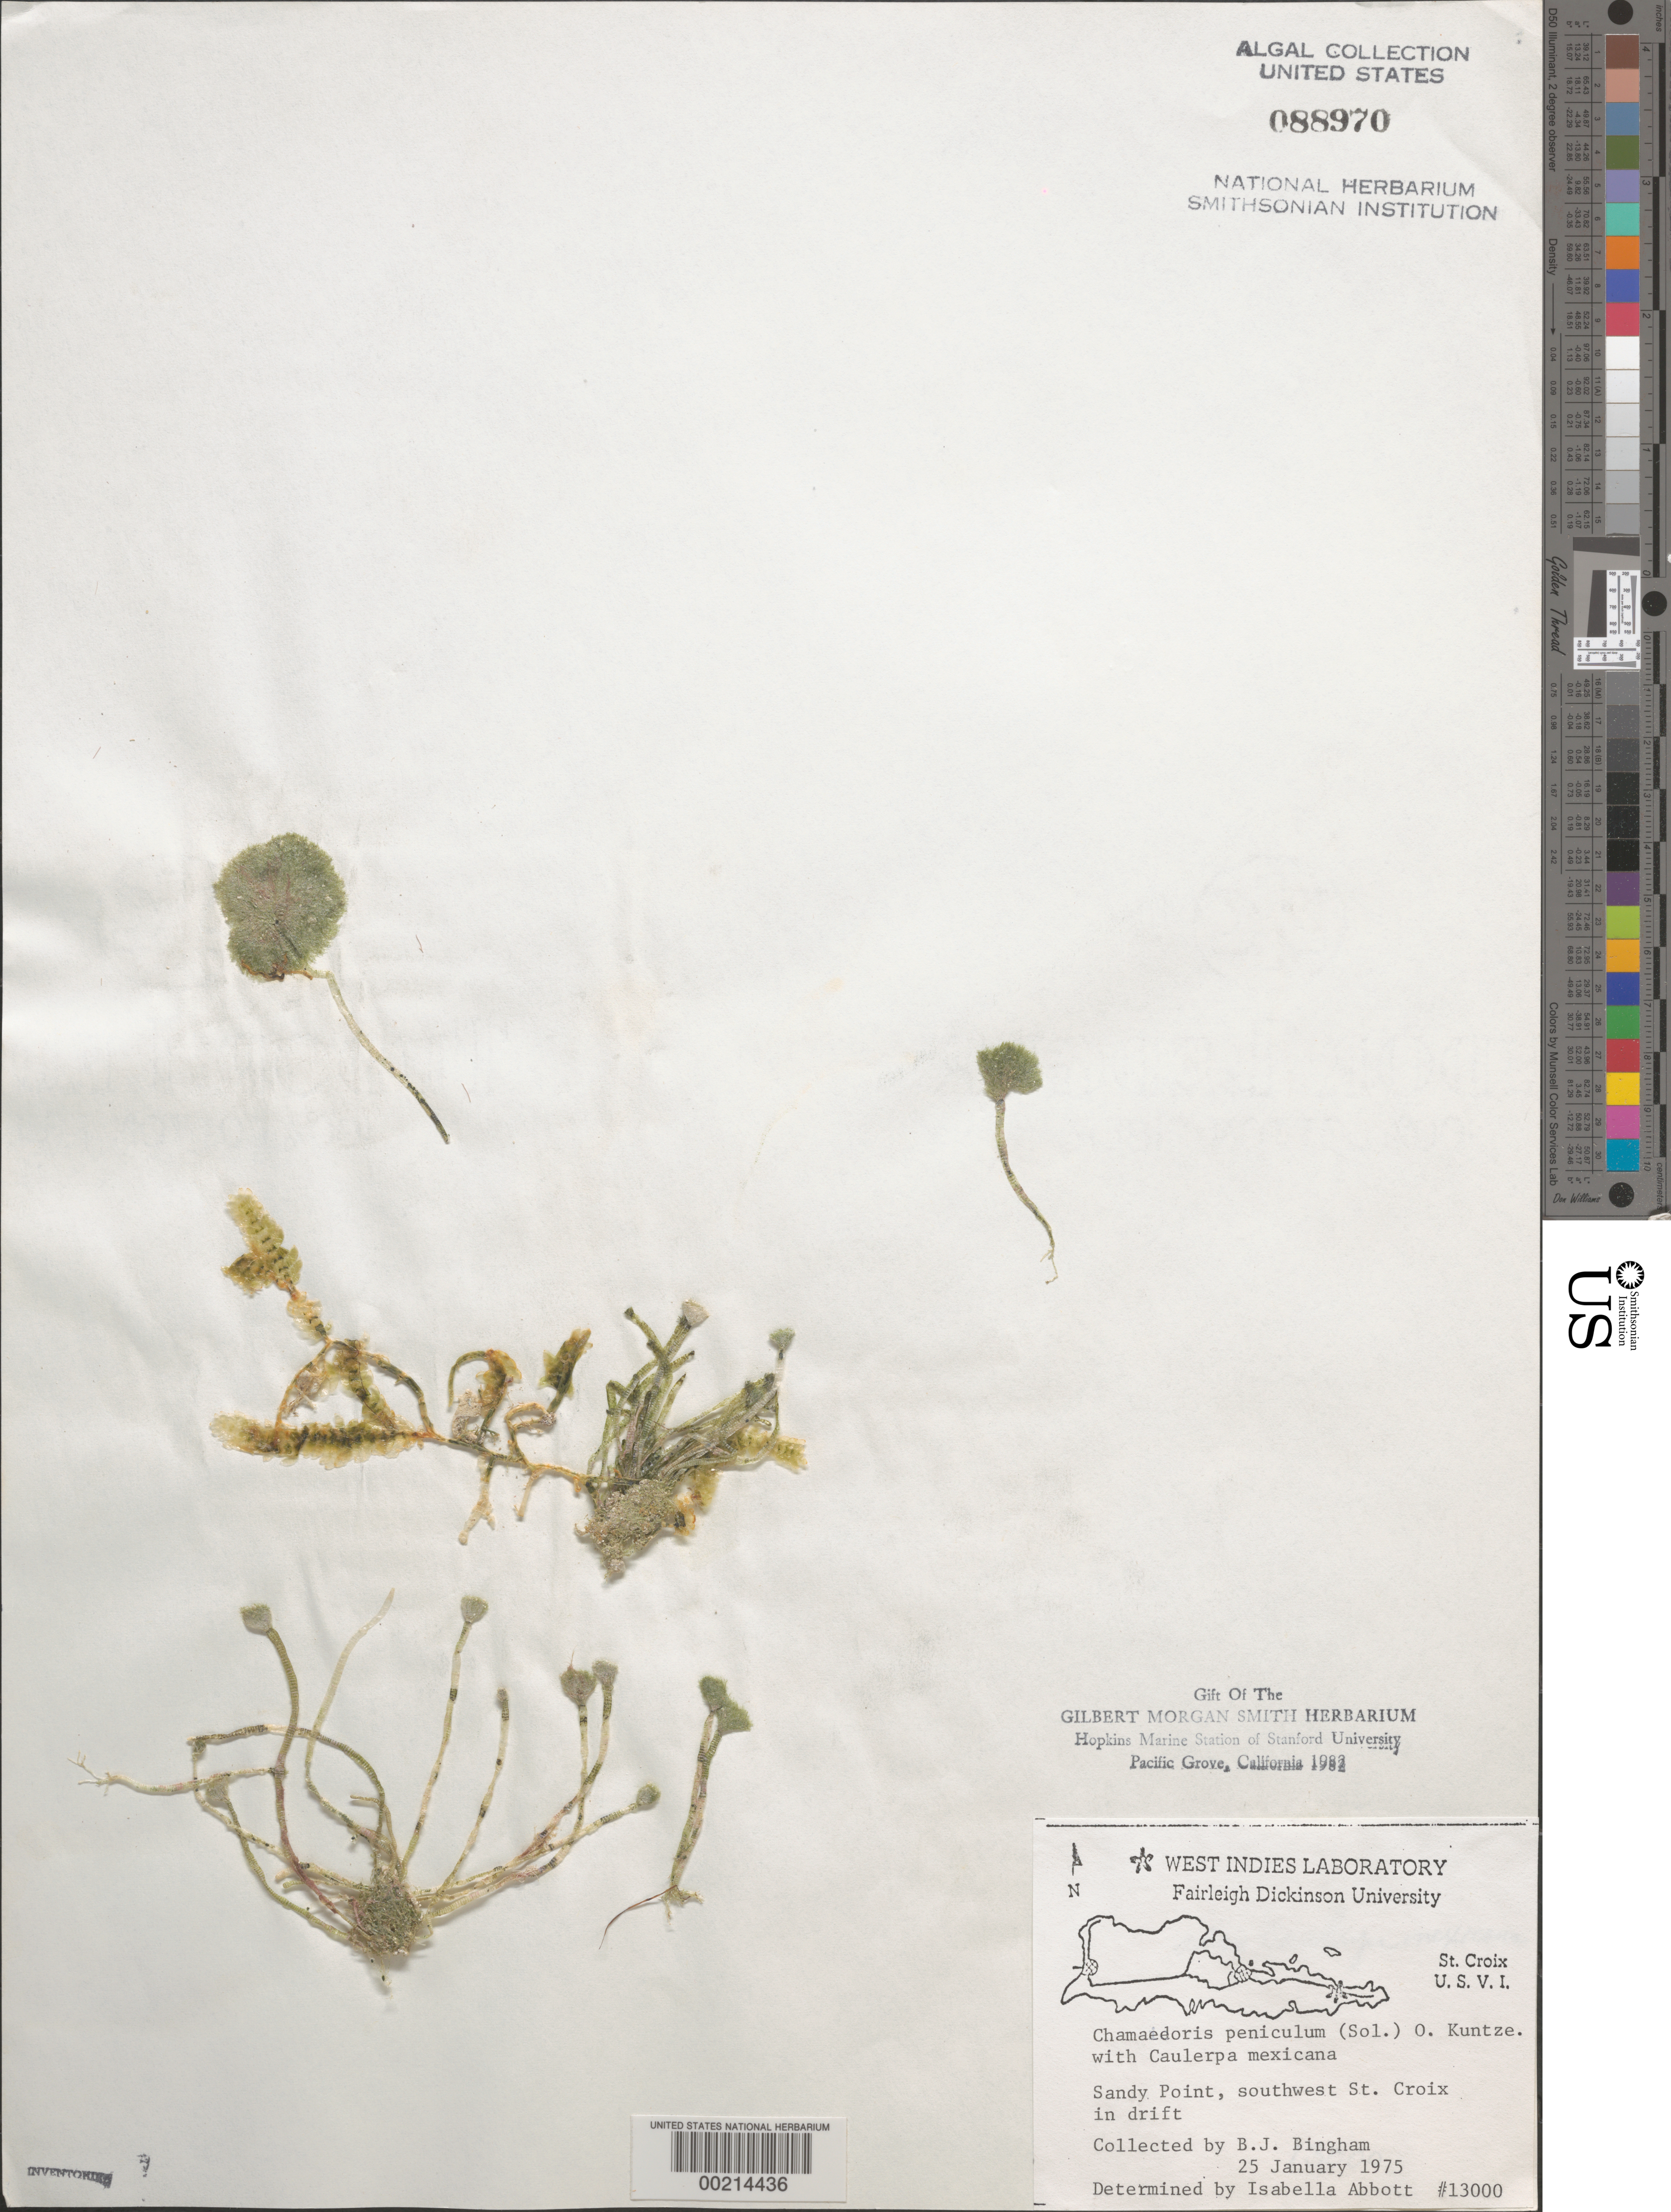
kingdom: Plantae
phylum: Chlorophyta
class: Ulvophyceae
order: Siphonocladales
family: Siphonocladaceae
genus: Chamaedoris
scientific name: Chamaedoris peniculum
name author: (J. Ellis & Sol.) Kuntze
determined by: Abbott, Isabella A.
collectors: B. Bingham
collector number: IAA 13000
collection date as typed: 25 Jan 1975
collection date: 1975-01-25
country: U.S. Virgin Islands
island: St. Croix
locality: Sandy Point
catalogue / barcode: US 88970